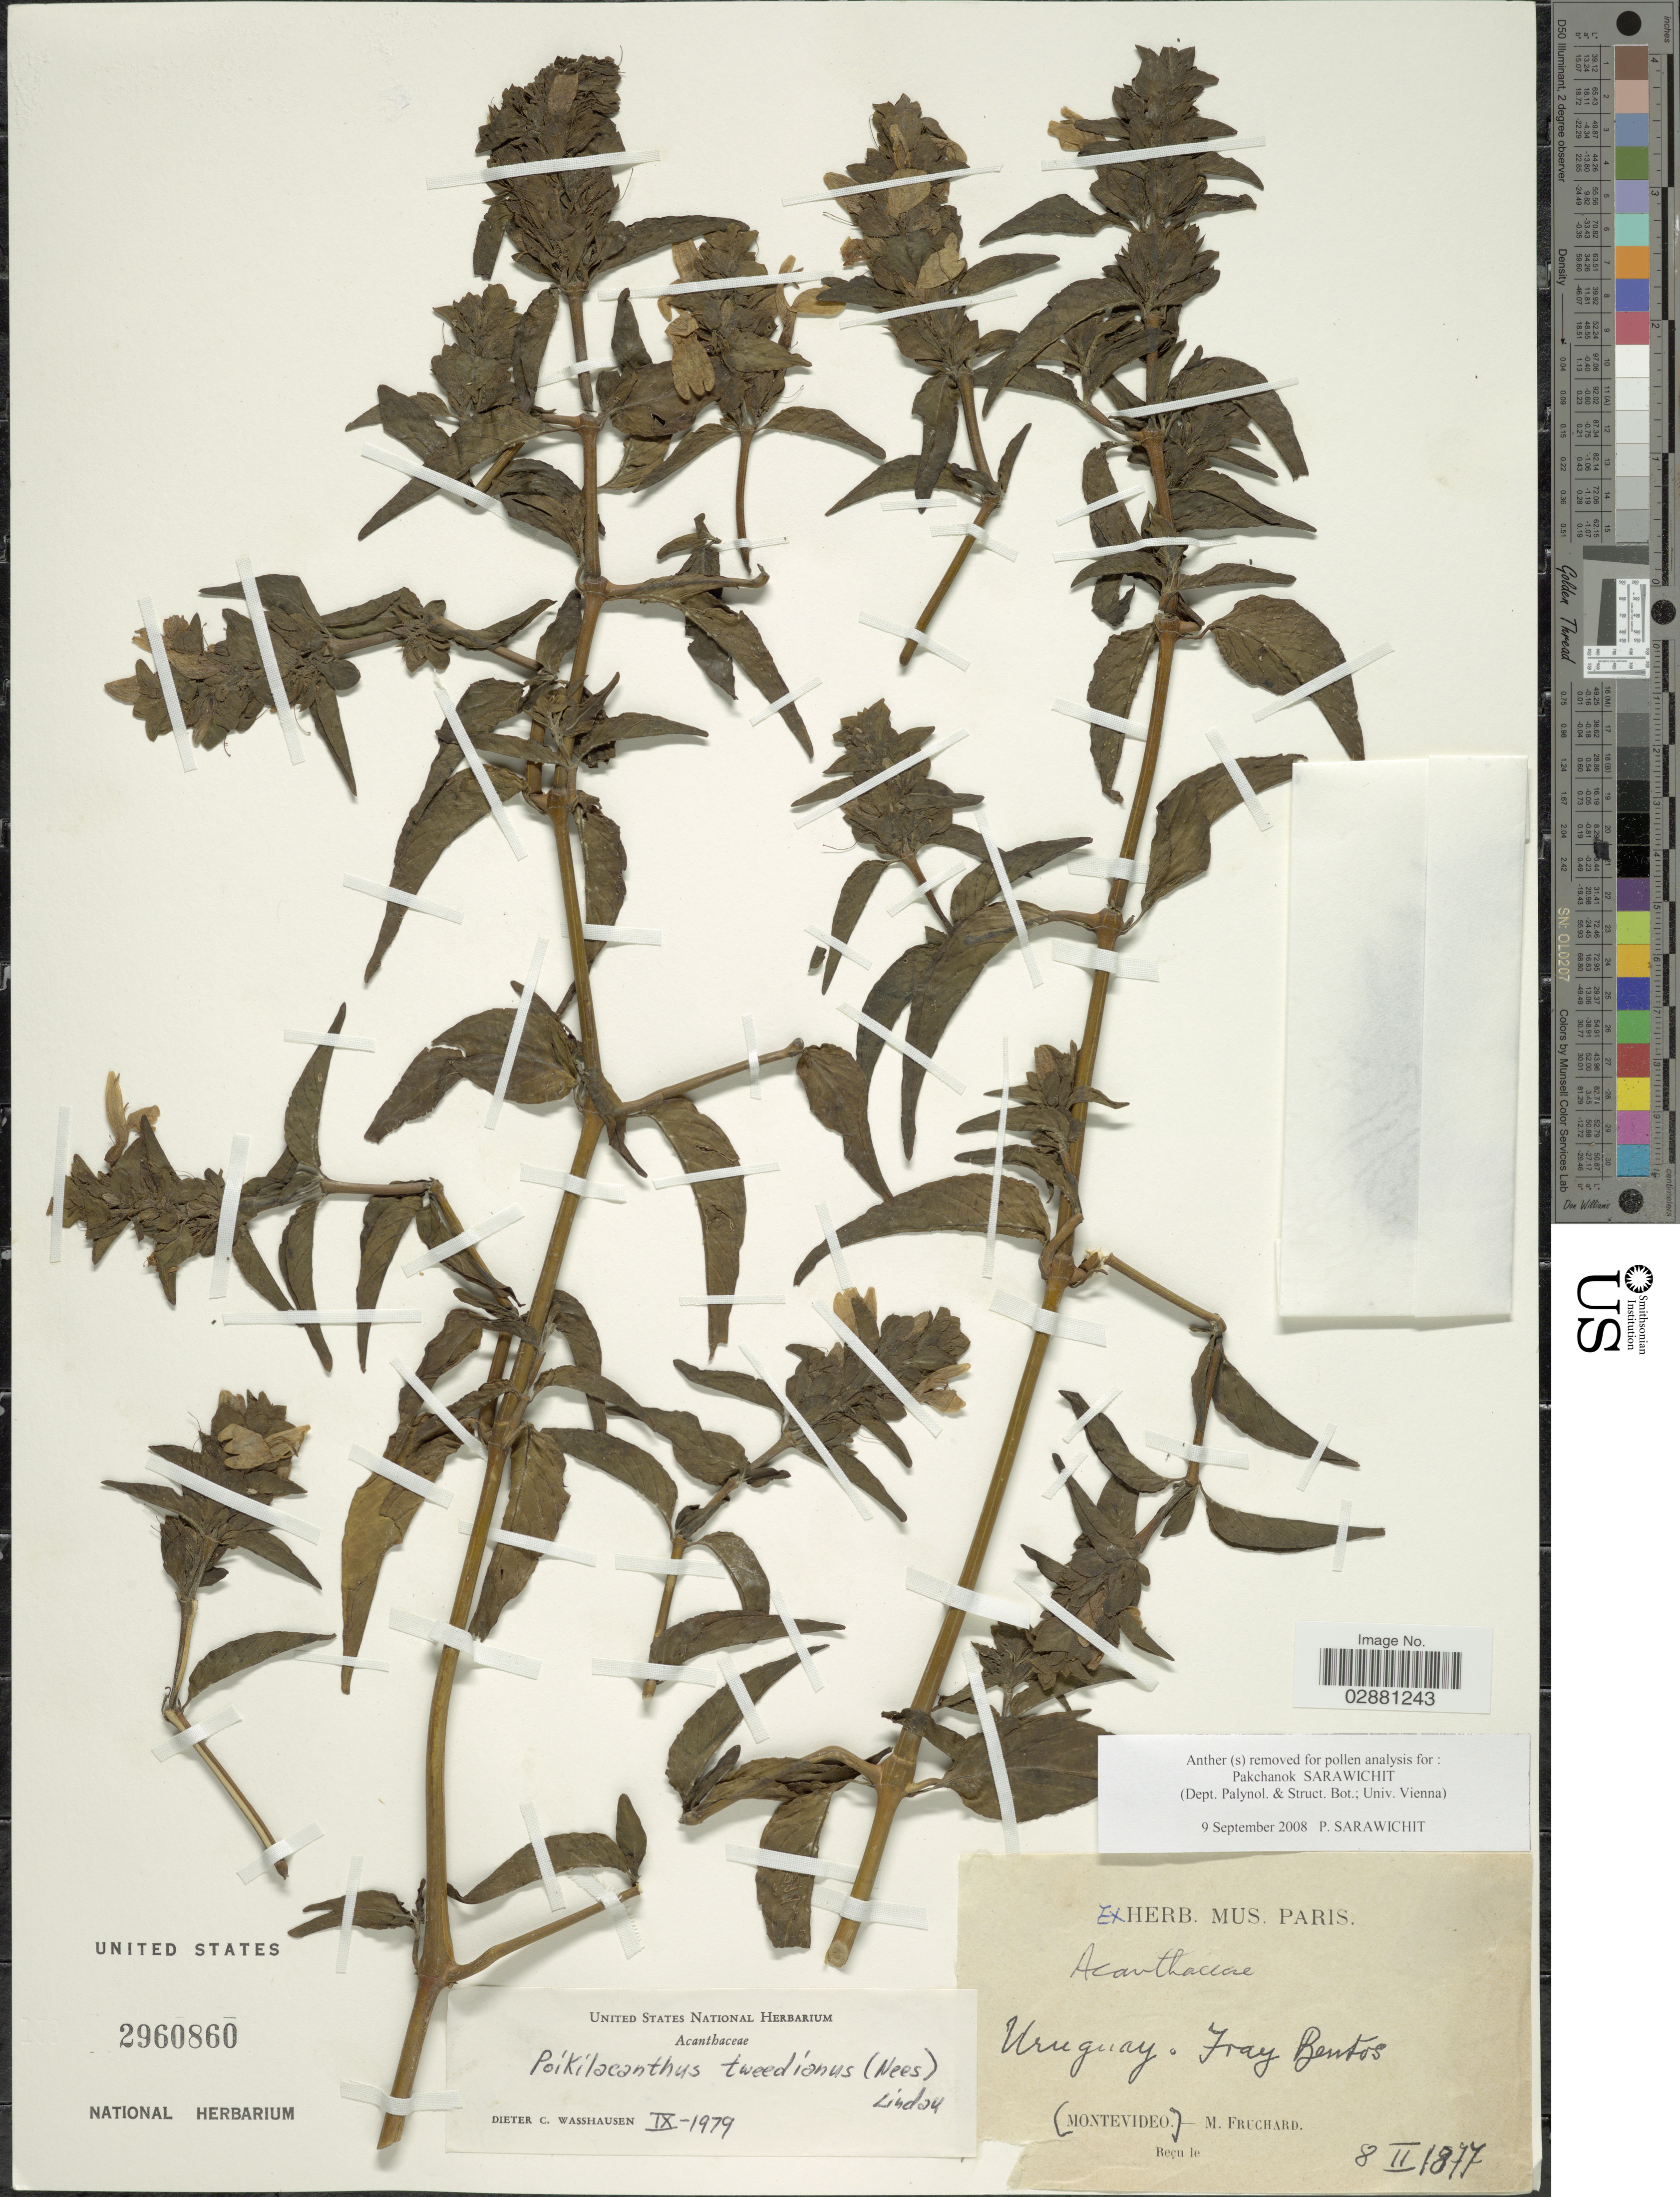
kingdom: Plantae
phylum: Tracheophyta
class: Magnoliopsida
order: Lamiales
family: Acanthaceae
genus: Justicia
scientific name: Justicia tweediana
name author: (Nees) Griseb.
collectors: M. Fruchard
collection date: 1877-02-08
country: Uruguay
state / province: Montevideo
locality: Fray Bentos.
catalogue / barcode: US 2960860